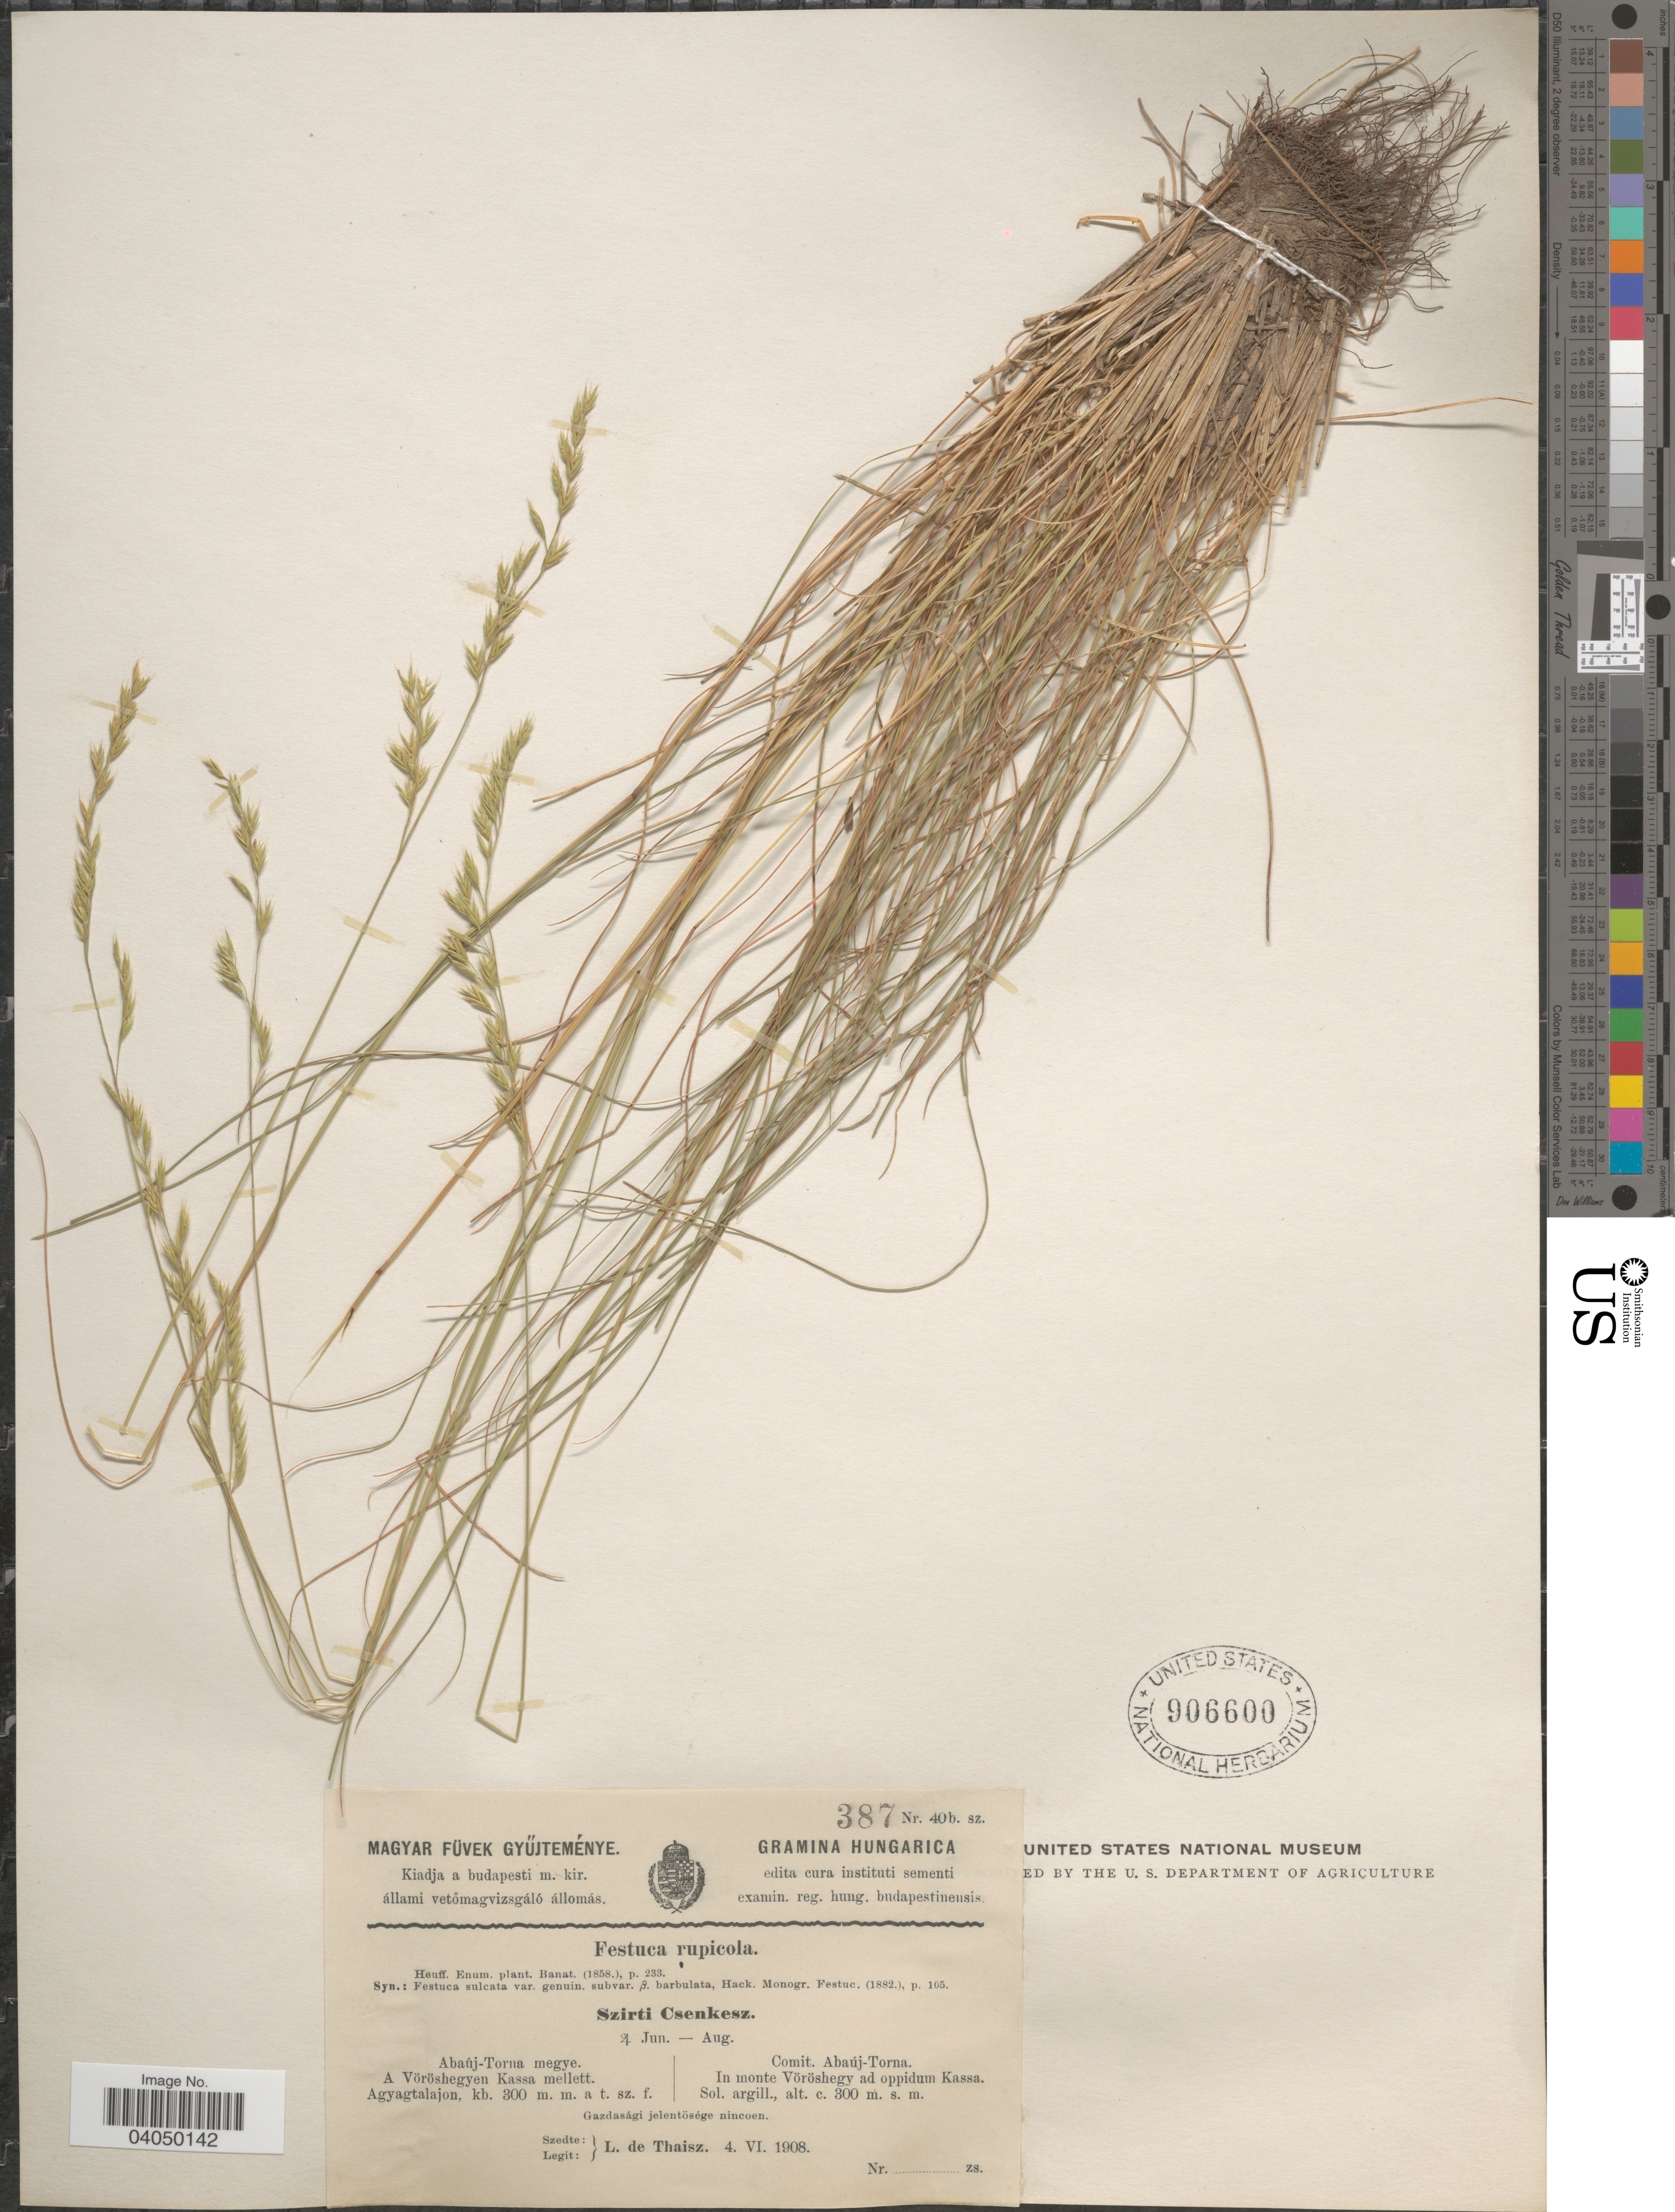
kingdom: Plantae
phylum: Tracheophyta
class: Liliopsida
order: Poales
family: Poaceae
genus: Festuca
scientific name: Festuca rupicola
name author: Heuff.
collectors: L. Thaisz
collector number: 387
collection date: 1908-06-04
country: Hungary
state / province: Borsod-Abaúj-Zemplén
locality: Comit. Abaúj-Torna. In monte Vöröshegy ad oppidum Kassa.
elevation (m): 300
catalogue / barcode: US 906600